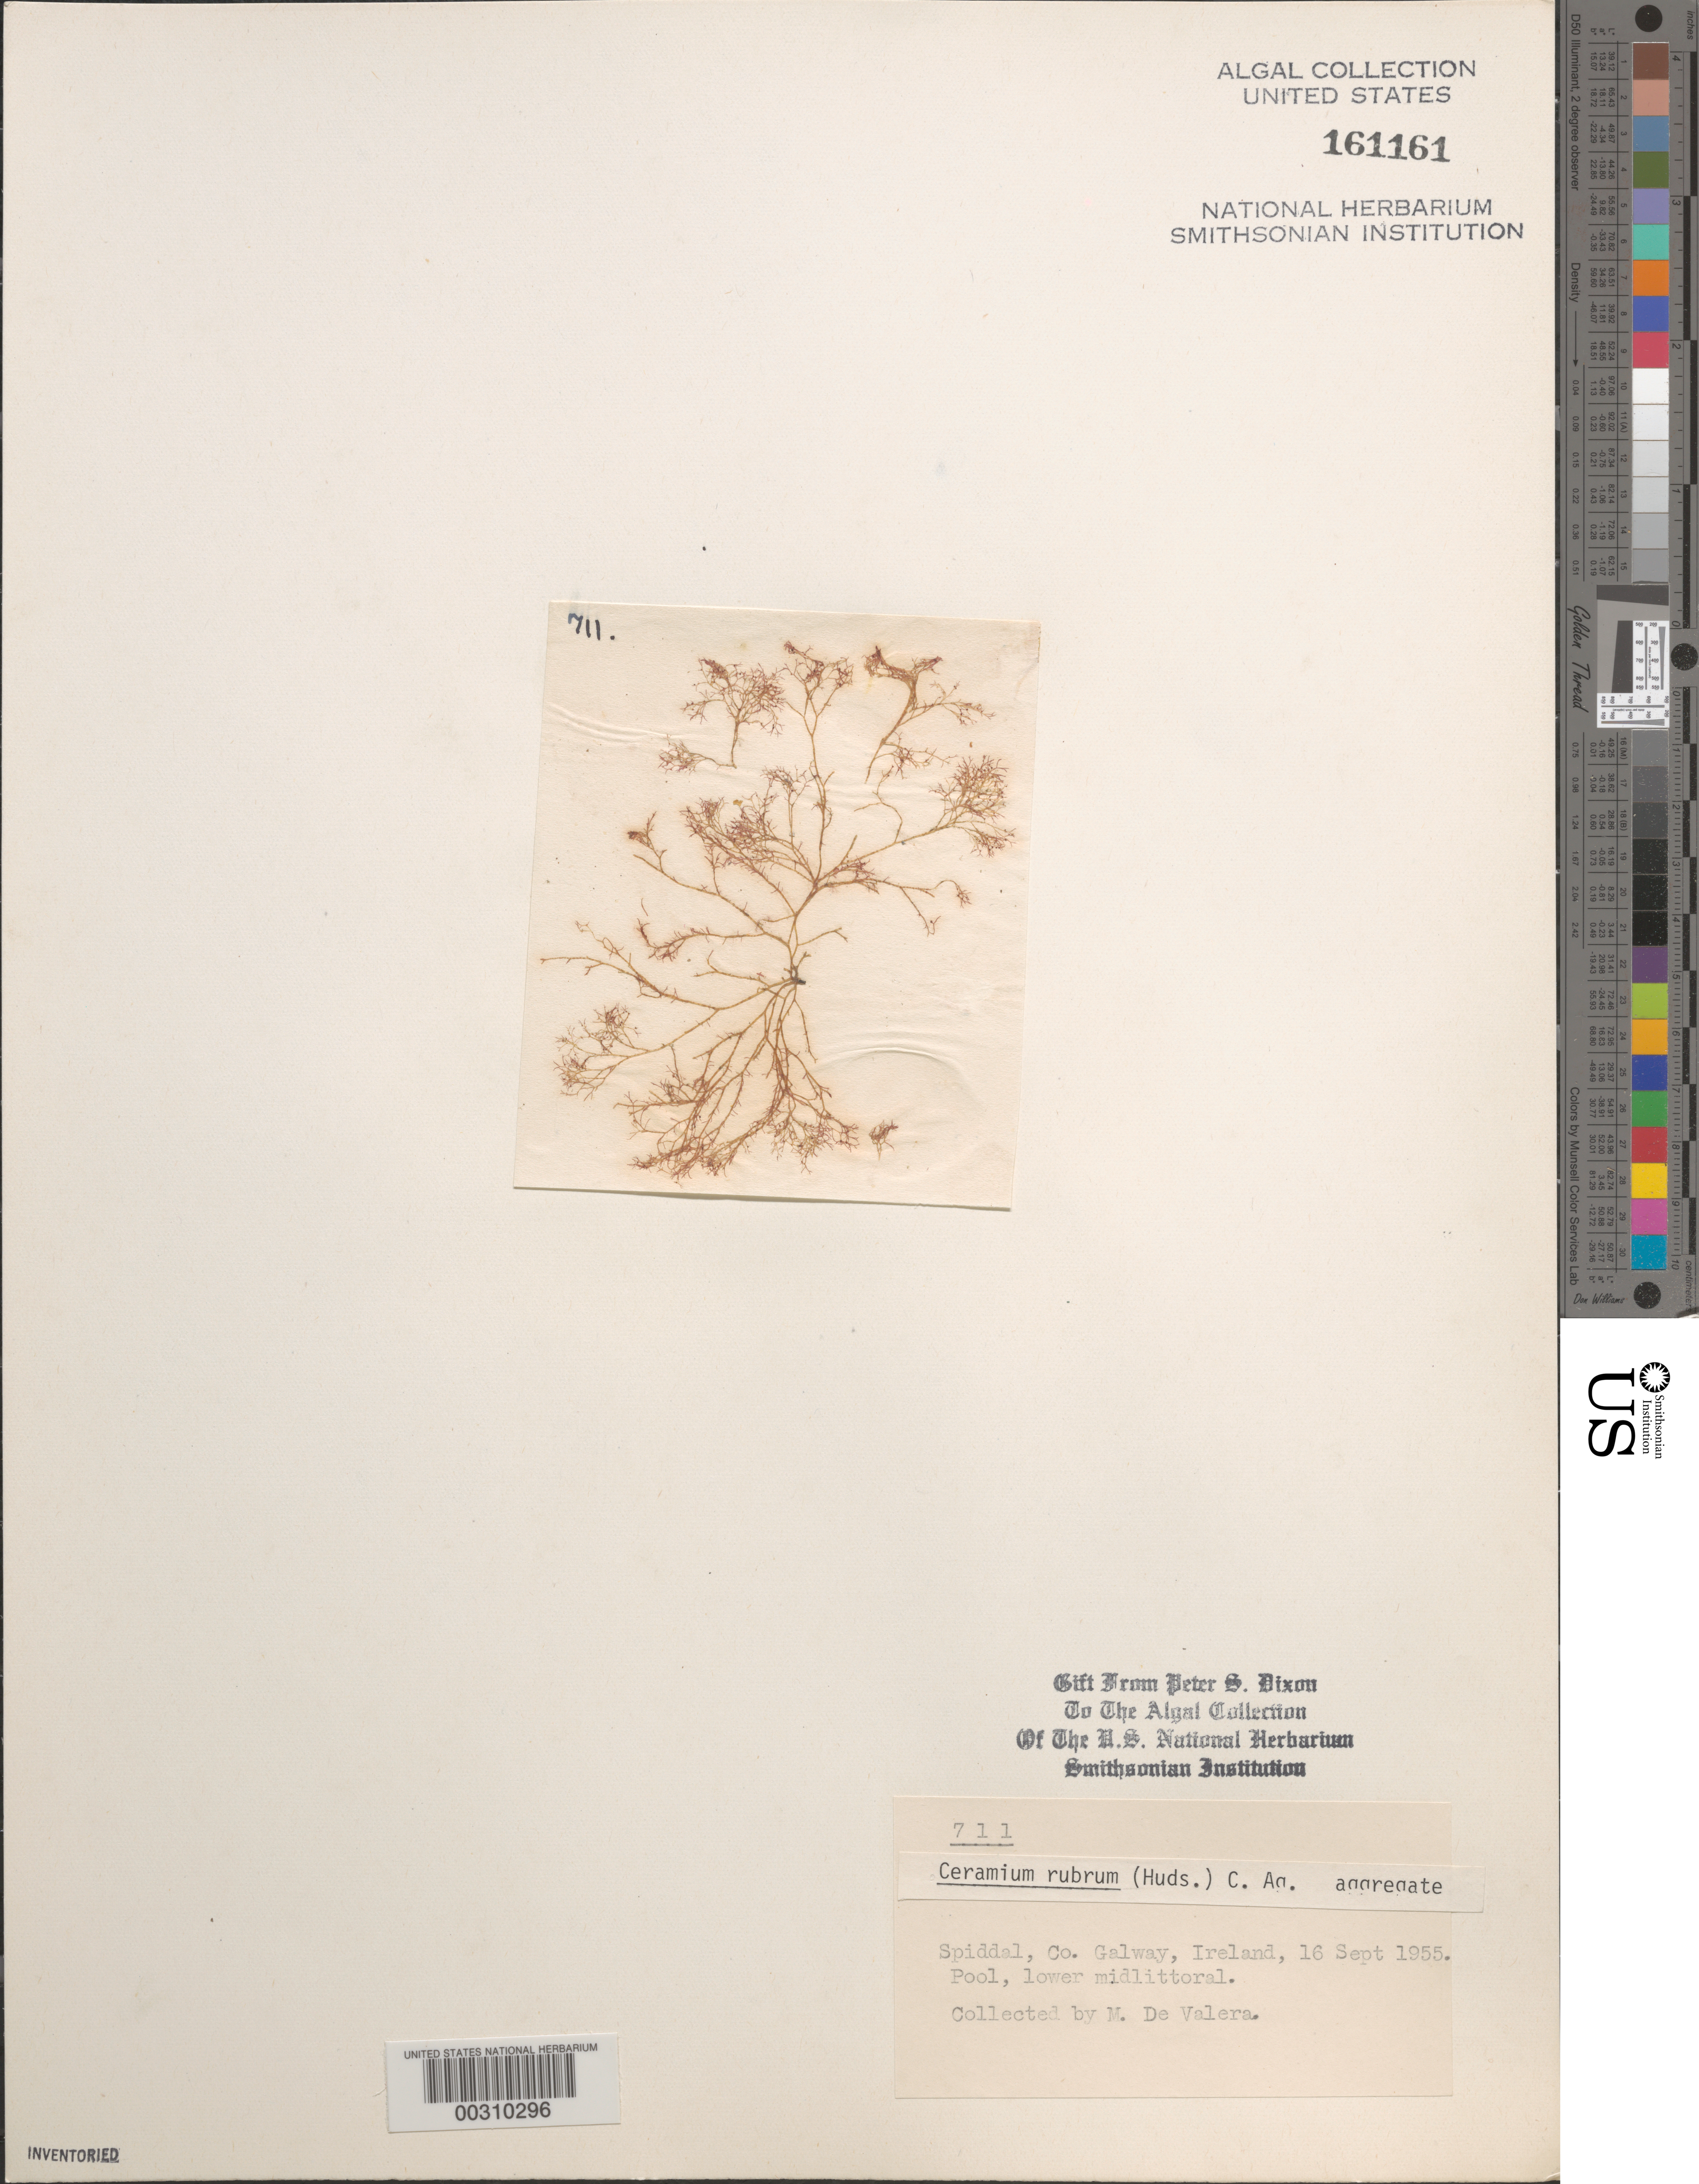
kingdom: Plantae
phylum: Rhodophyta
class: Florideophyceae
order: Ceramiales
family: Ceramiaceae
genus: Ceramium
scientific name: Ceramium rubrum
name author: C. Agardh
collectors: M. De Valera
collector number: PSD 711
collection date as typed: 16 Sep 1955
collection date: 1955-09-16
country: Ireland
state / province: Connaught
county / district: Galway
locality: Spiddal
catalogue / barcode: US 161161